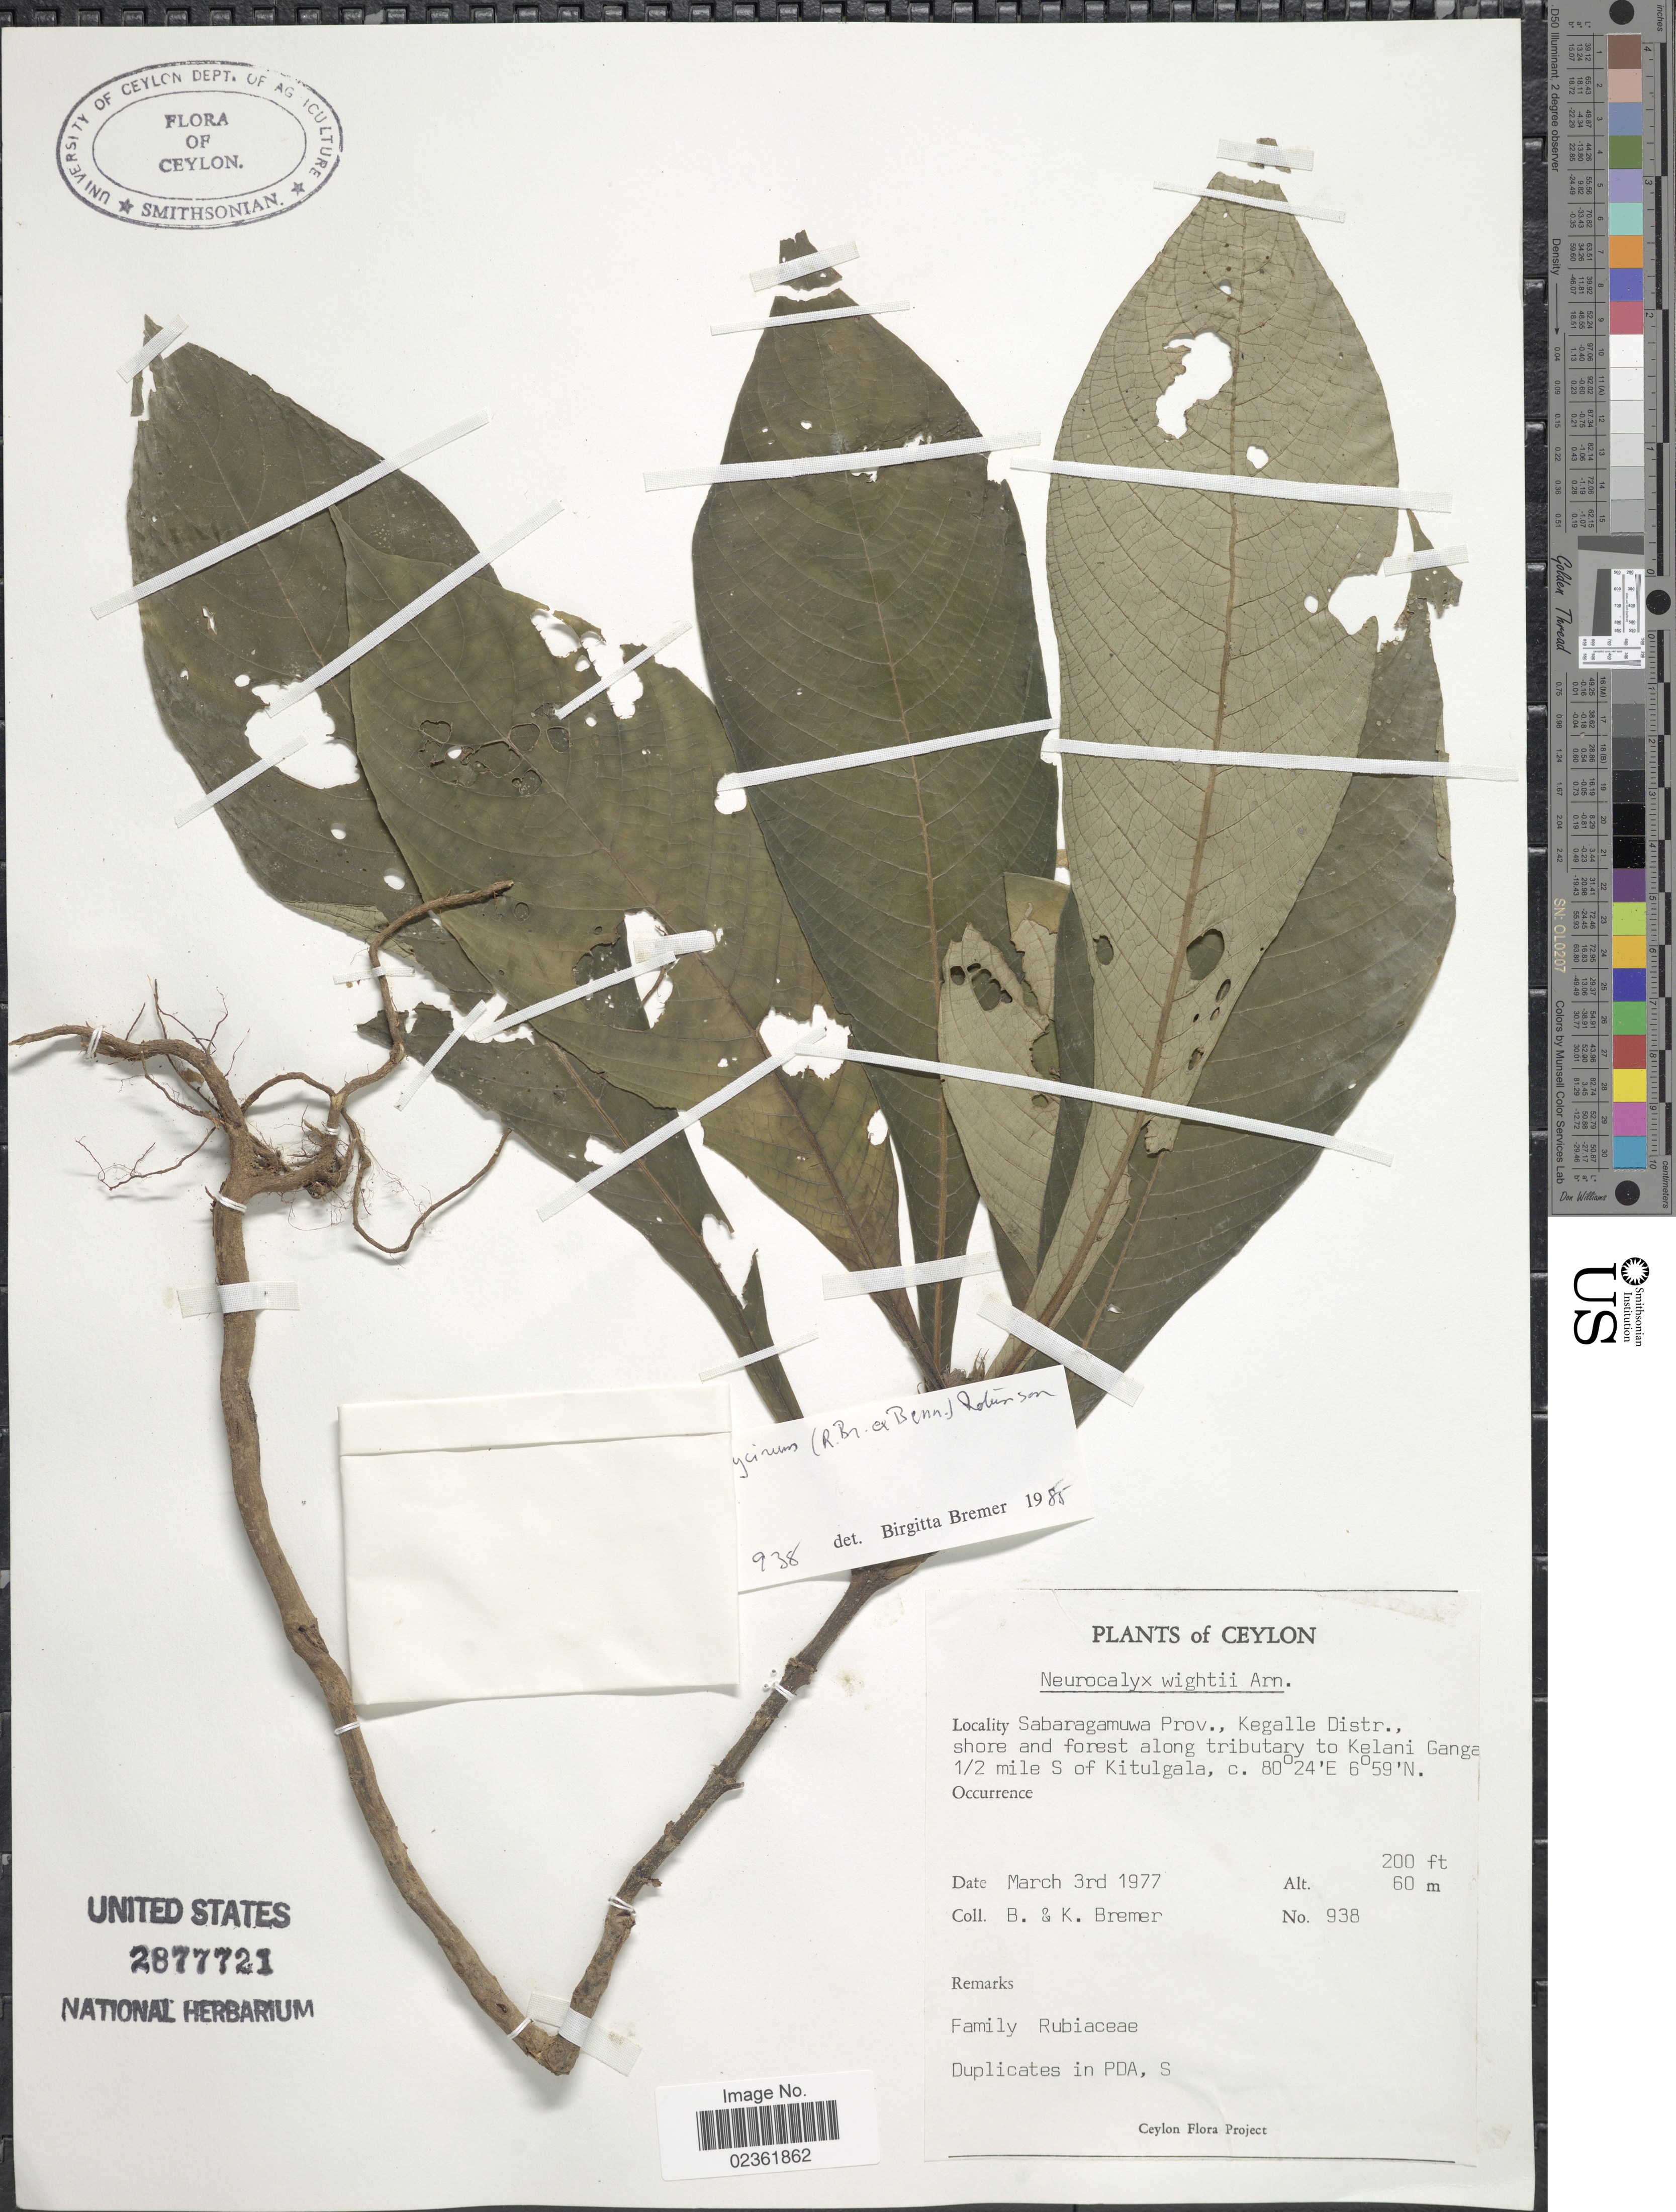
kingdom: Plantae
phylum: Tracheophyta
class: Magnoliopsida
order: Gentianales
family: Rubiaceae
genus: Neurocalyx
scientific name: Neurocalyx calycinus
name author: (R. Br. ex Benn.) Rob.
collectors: B. Bremer & K. Bremer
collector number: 938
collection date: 1977-03-03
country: Sri Lanka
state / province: Sabaragamuwa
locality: Ceylon, Kegalle Distr., shore and forest along tributaru to Kelani Ganga 1/2 mile S of Kitulgala.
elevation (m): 61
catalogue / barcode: US 2877721